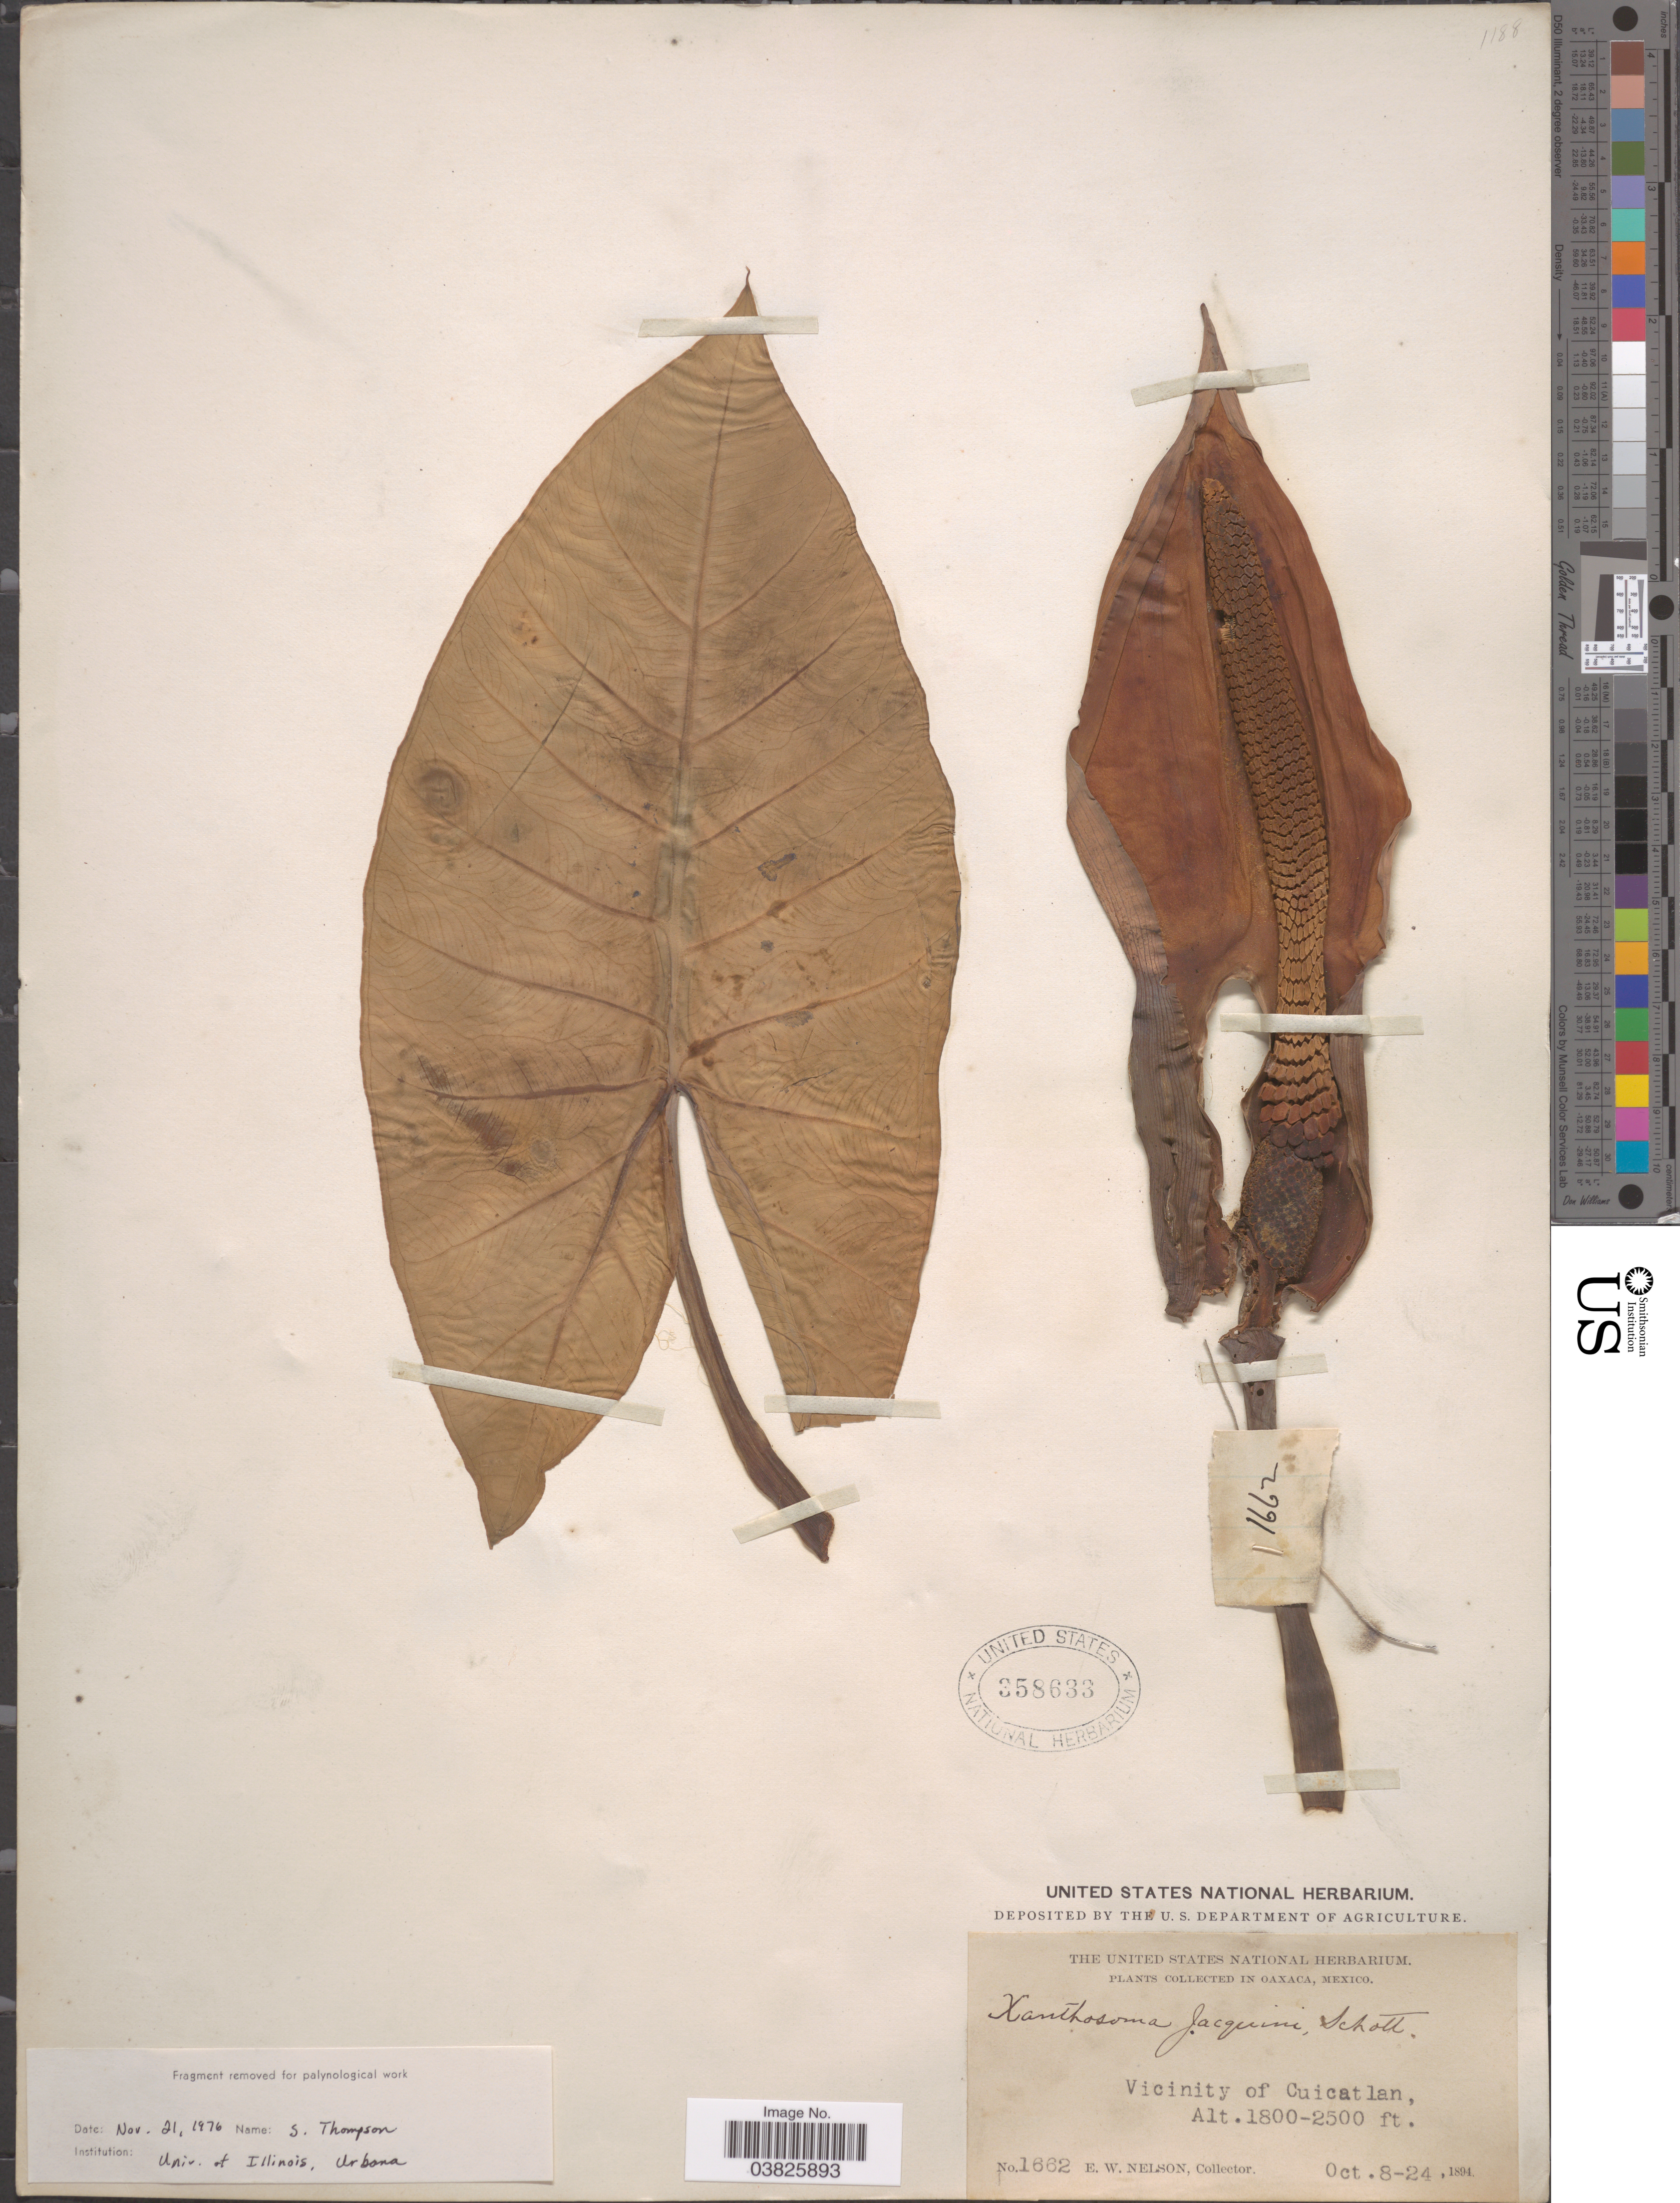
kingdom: Plantae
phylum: Tracheophyta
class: Liliopsida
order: Alismatales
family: Araceae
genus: Xanthosoma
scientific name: Xanthosoma jacquinii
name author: Schott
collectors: E. W. Nelson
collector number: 1662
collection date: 1894-10-08/1894-10-24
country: Mexico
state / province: Oaxaca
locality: Vicinity of Cuicatlan.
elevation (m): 549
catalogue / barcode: US 358633